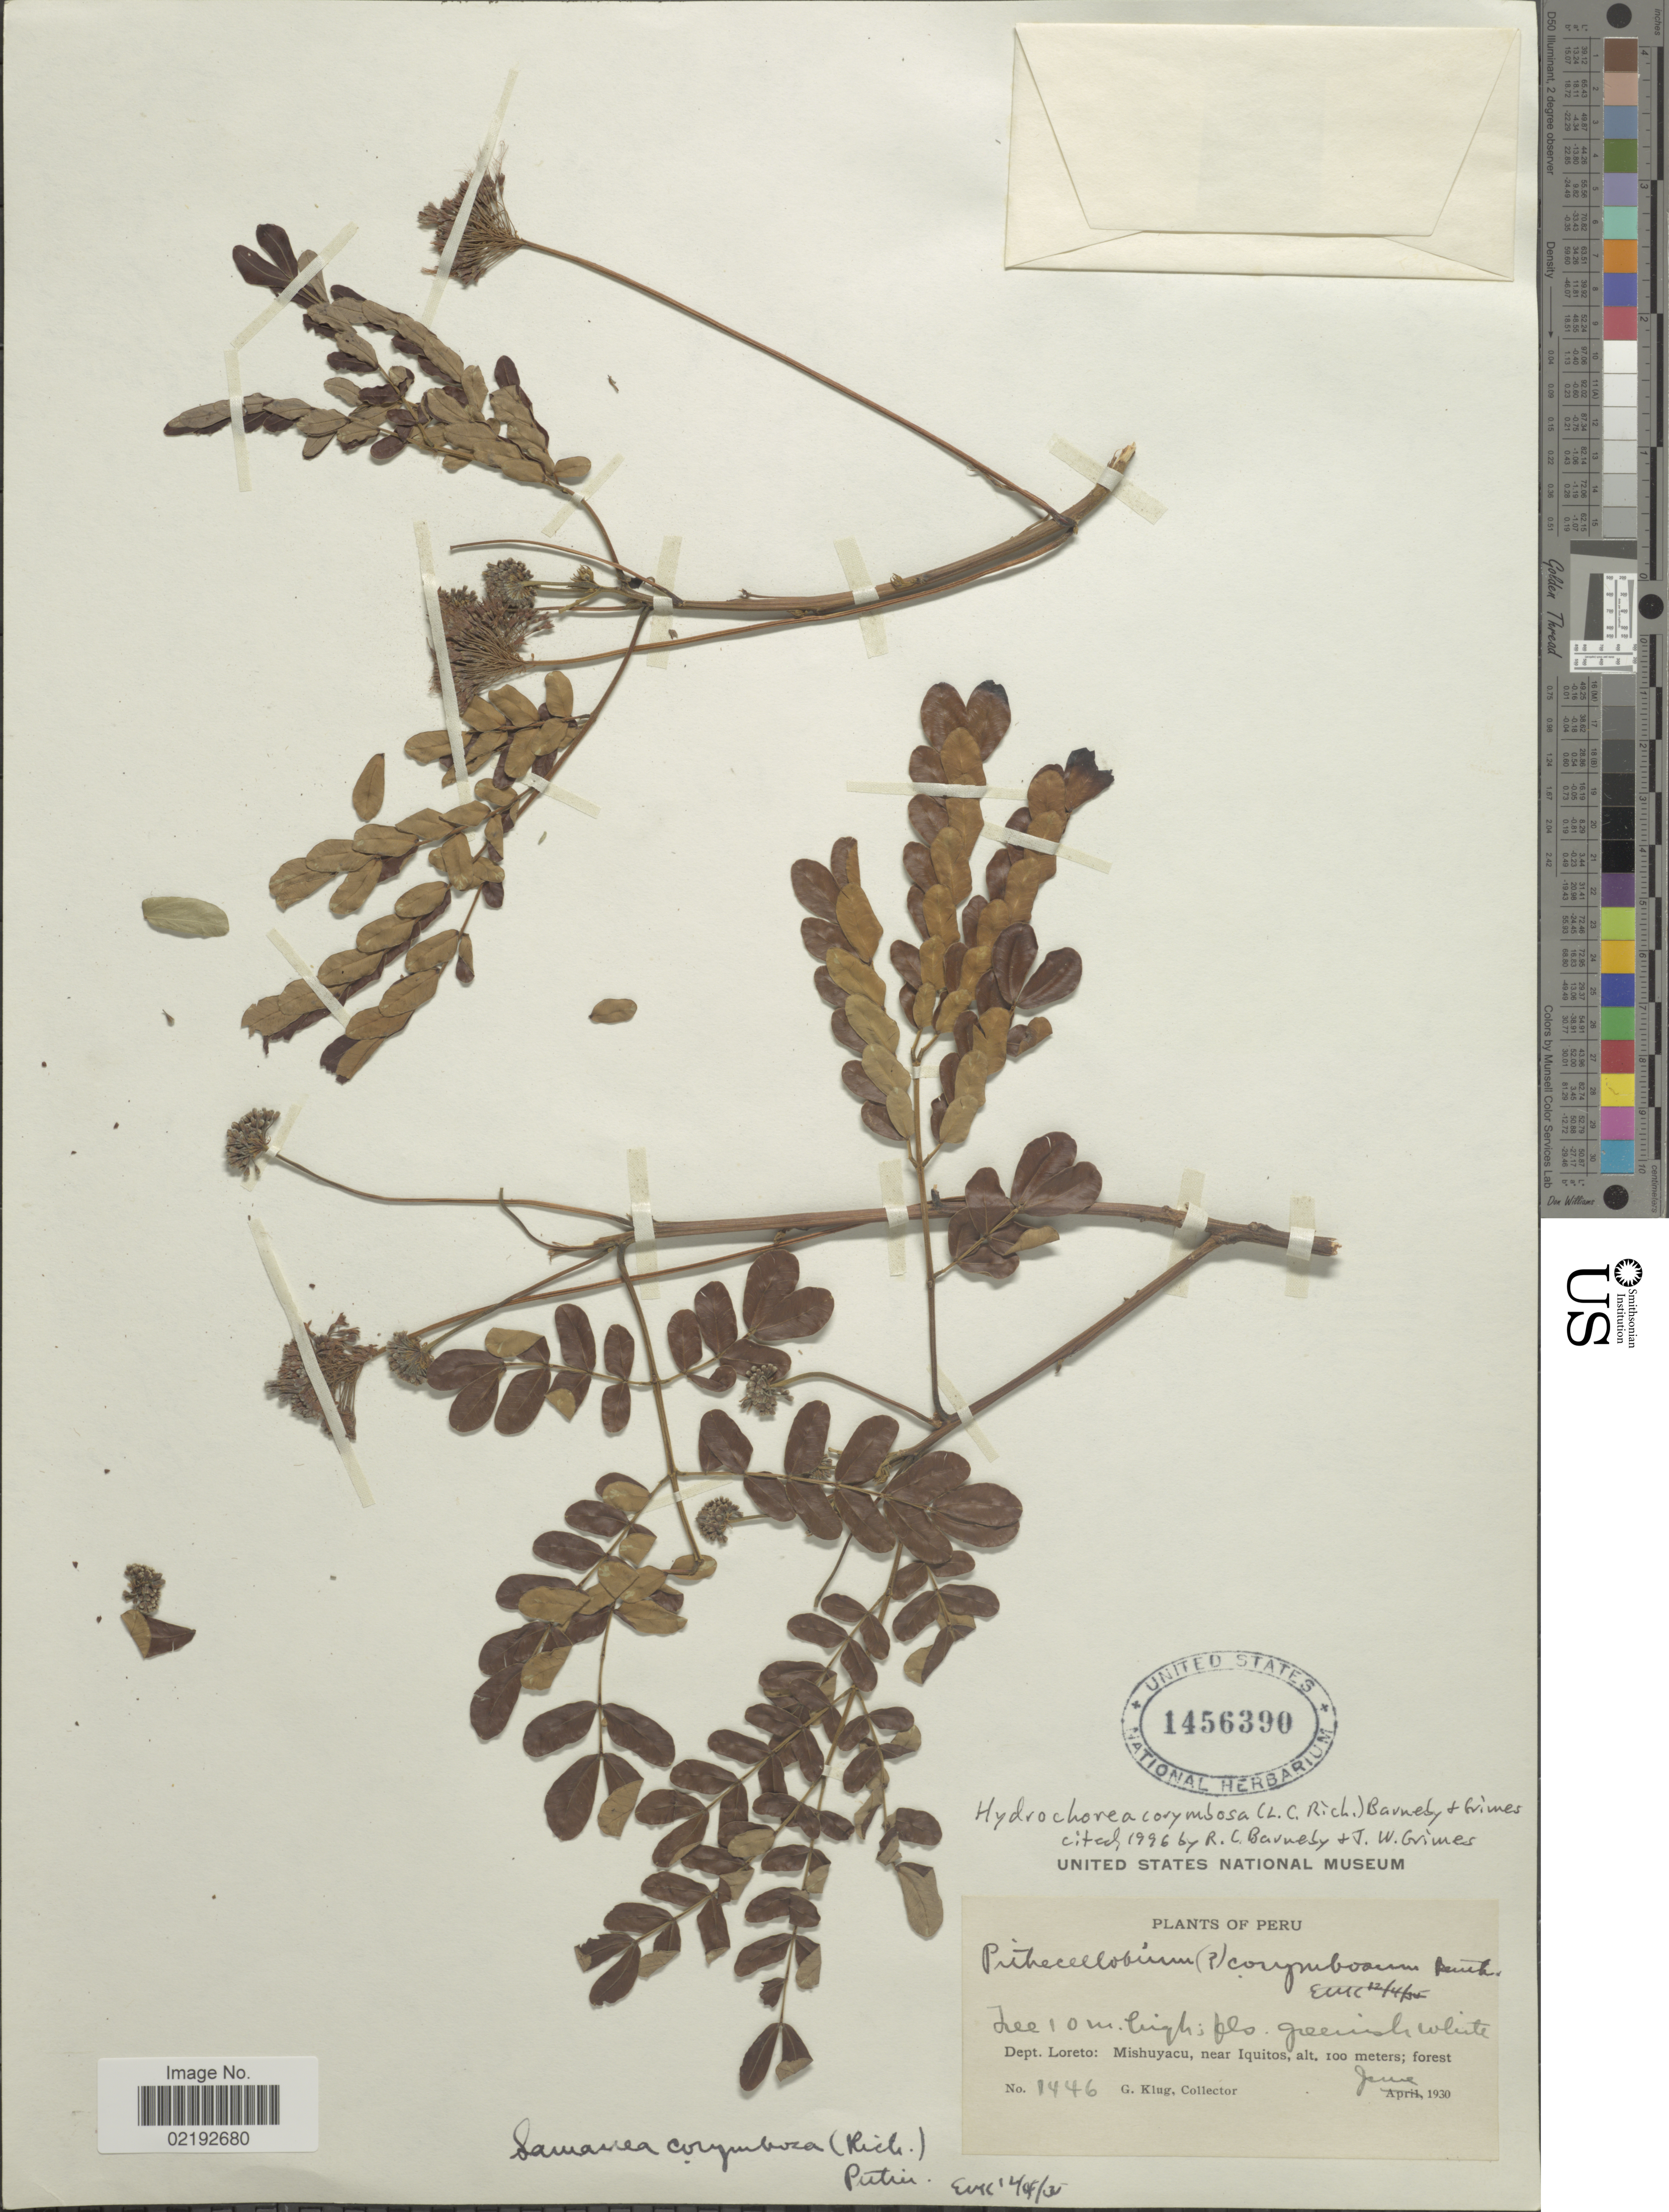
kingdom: Plantae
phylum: Tracheophyta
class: Magnoliopsida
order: Fabales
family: Fabaceae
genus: Hydrochorea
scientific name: Hydrochorea corymbosa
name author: (Rich.) Barneby & J.W. Grimes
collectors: G. Klug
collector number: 1446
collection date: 1930-06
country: Peru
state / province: Loreto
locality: Mishuyacu, near Iquitos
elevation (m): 100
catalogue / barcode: US 1456390